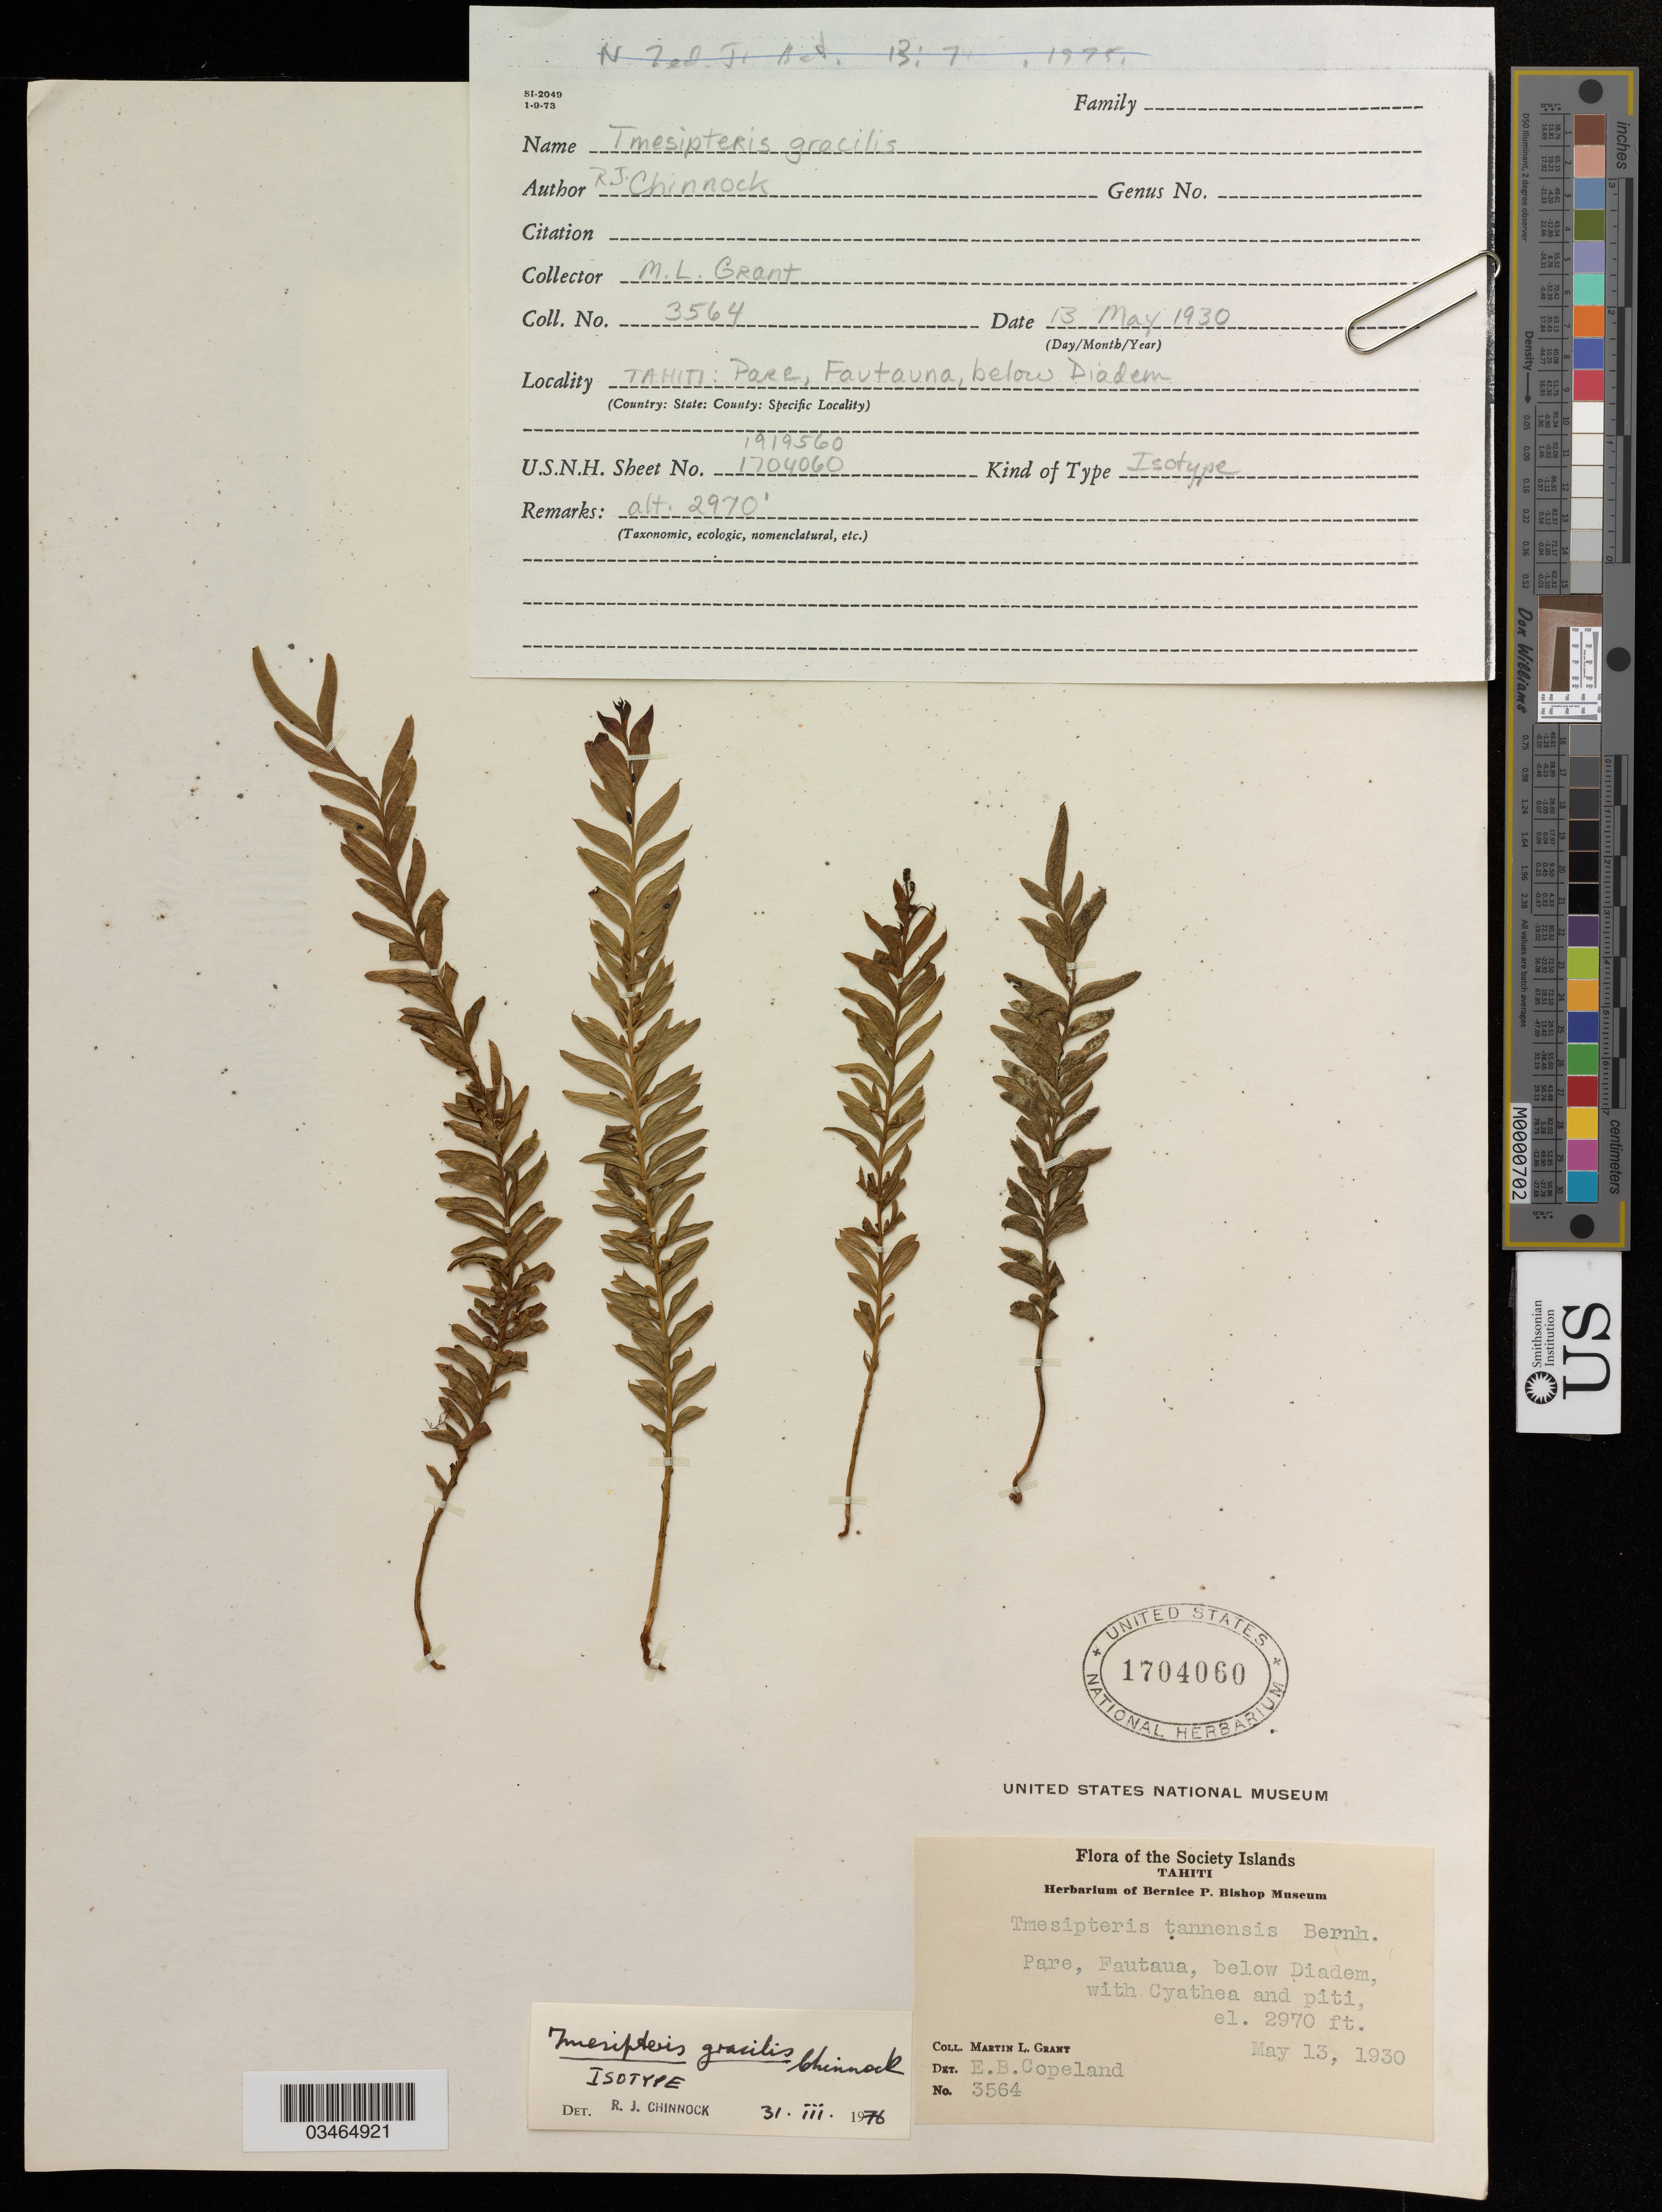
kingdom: Plantae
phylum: Tracheophyta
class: Polypodiopsida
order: Psilotales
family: Psilotaceae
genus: Tmesipteris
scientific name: Tmesipteris gracilis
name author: Chinnock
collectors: M. L. Grant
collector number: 3564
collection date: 1930-05-13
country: French Polynesia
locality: Tahiti. Pare, Fautaua, below Diadem.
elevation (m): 905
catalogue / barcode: US 1704060